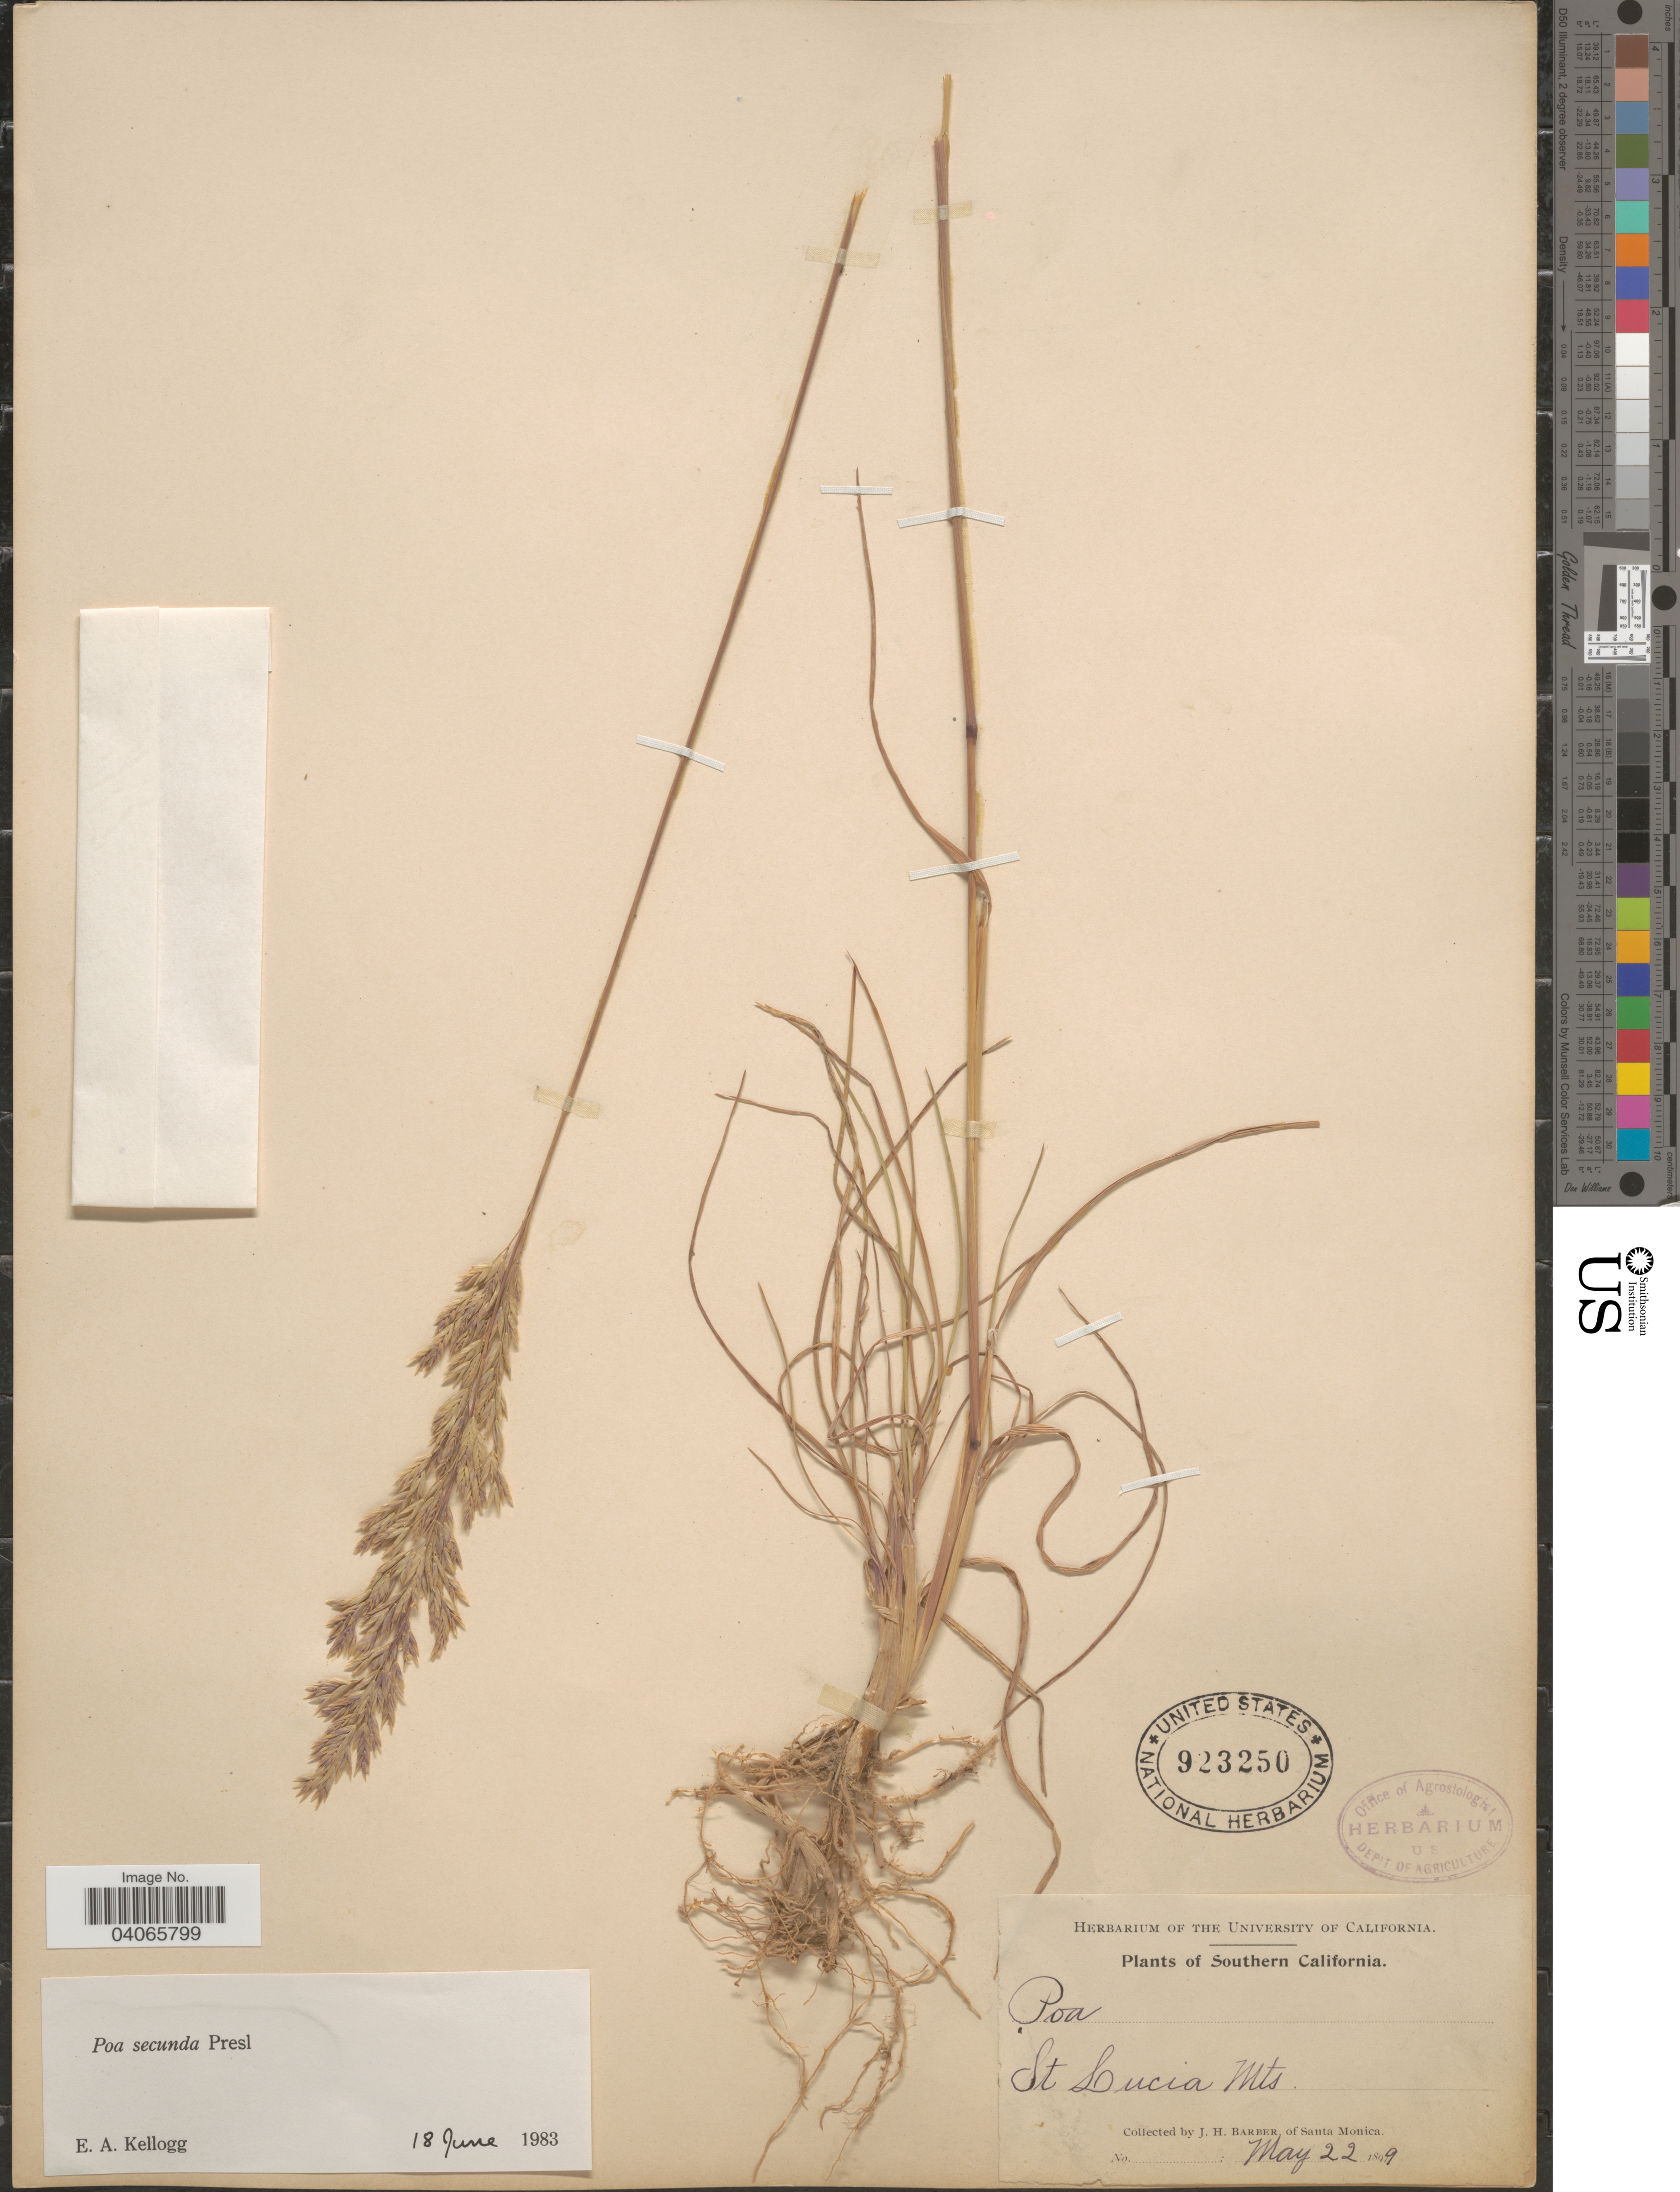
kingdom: Plantae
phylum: Tracheophyta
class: Liliopsida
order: Poales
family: Poaceae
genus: Poa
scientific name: Poa secunda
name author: J. Presl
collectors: J. Barber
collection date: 1899-05-22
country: United States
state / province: California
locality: Southern California. St Lucia Mts.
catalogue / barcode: US 923250